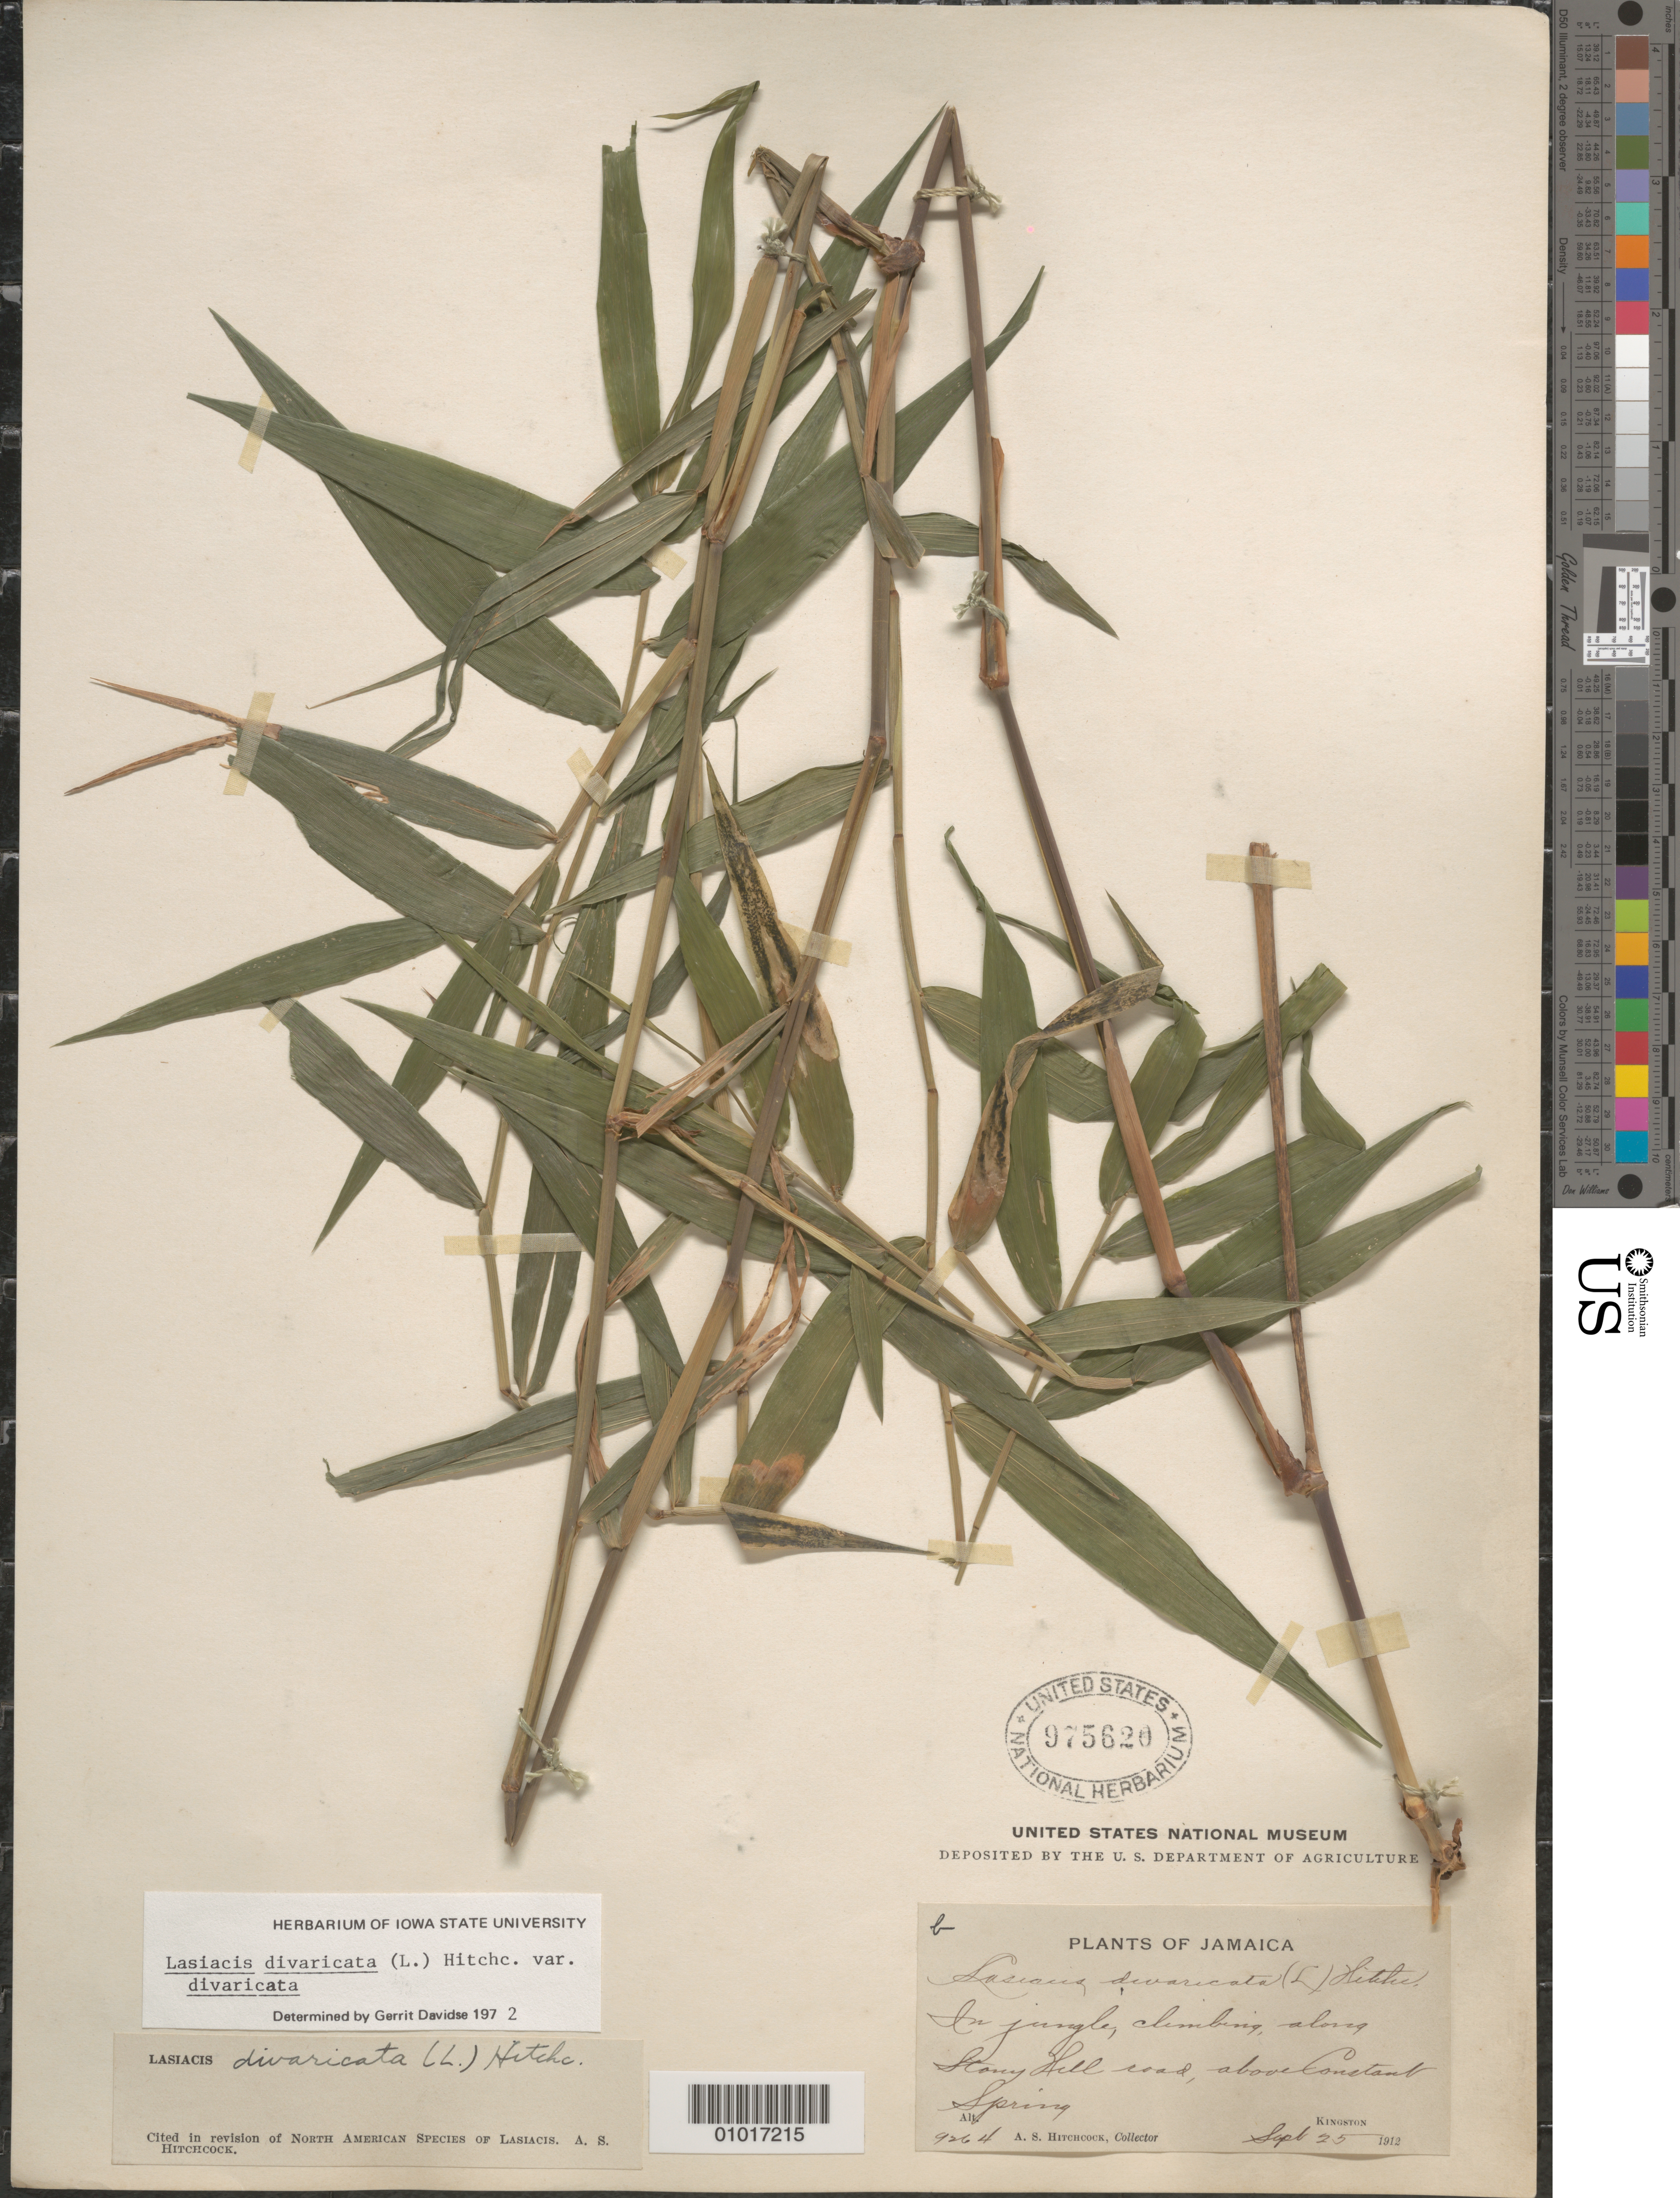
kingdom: Plantae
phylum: Tracheophyta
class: Liliopsida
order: Poales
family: Poaceae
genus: Lasiacis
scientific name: Lasiacis divaricata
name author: (L.) Hitchc.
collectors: A. S. Hitchcock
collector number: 9264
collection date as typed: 25 Sep 1912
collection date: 1912-09-25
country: Jamaica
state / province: Kingston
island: Jamaica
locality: Along Strong Hill road, above Constant Spring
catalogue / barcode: US 975620